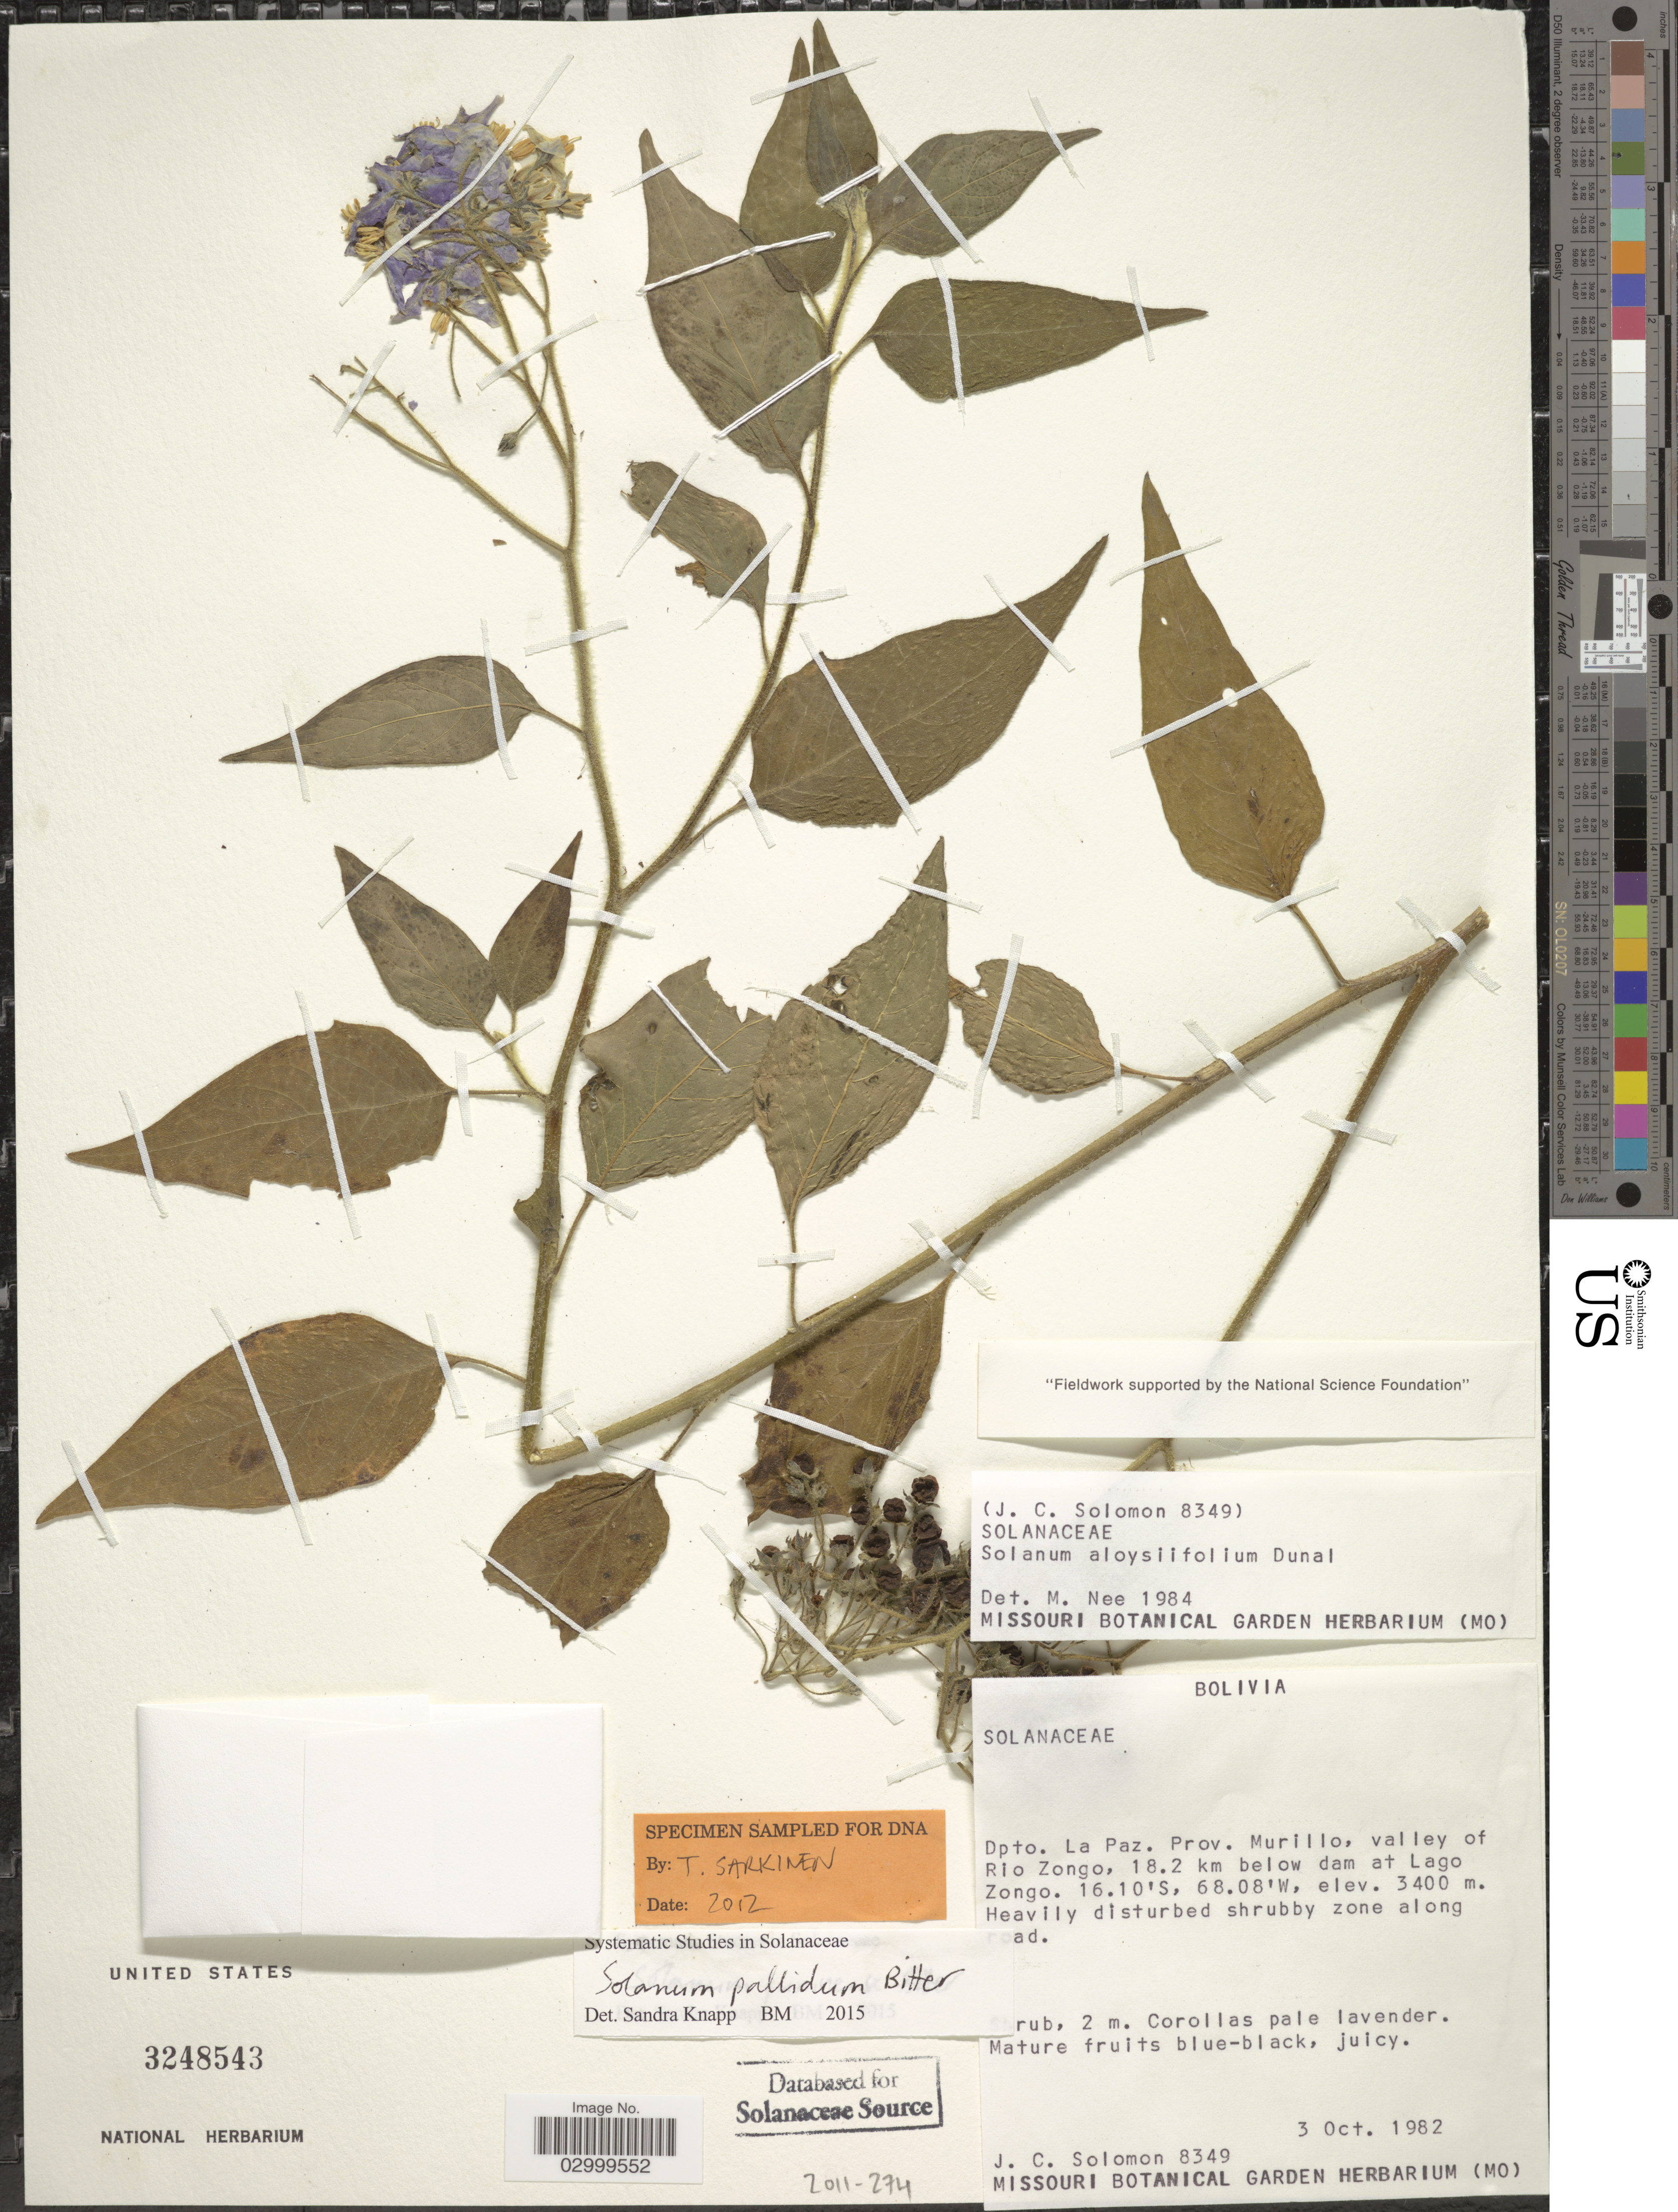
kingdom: Plantae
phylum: Tracheophyta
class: Magnoliopsida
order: Solanales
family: Solanaceae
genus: Solanum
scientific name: Solanum pallidum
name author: Rusby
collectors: J. C. Solomon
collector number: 8349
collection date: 1982-10-03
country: Bolivia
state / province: La Paz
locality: Dpto. La Paz. Prov. Murillo, valley of Rio Zongo, 18.2 km below dam at Lago Zongo.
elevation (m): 3400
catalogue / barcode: US 3248543